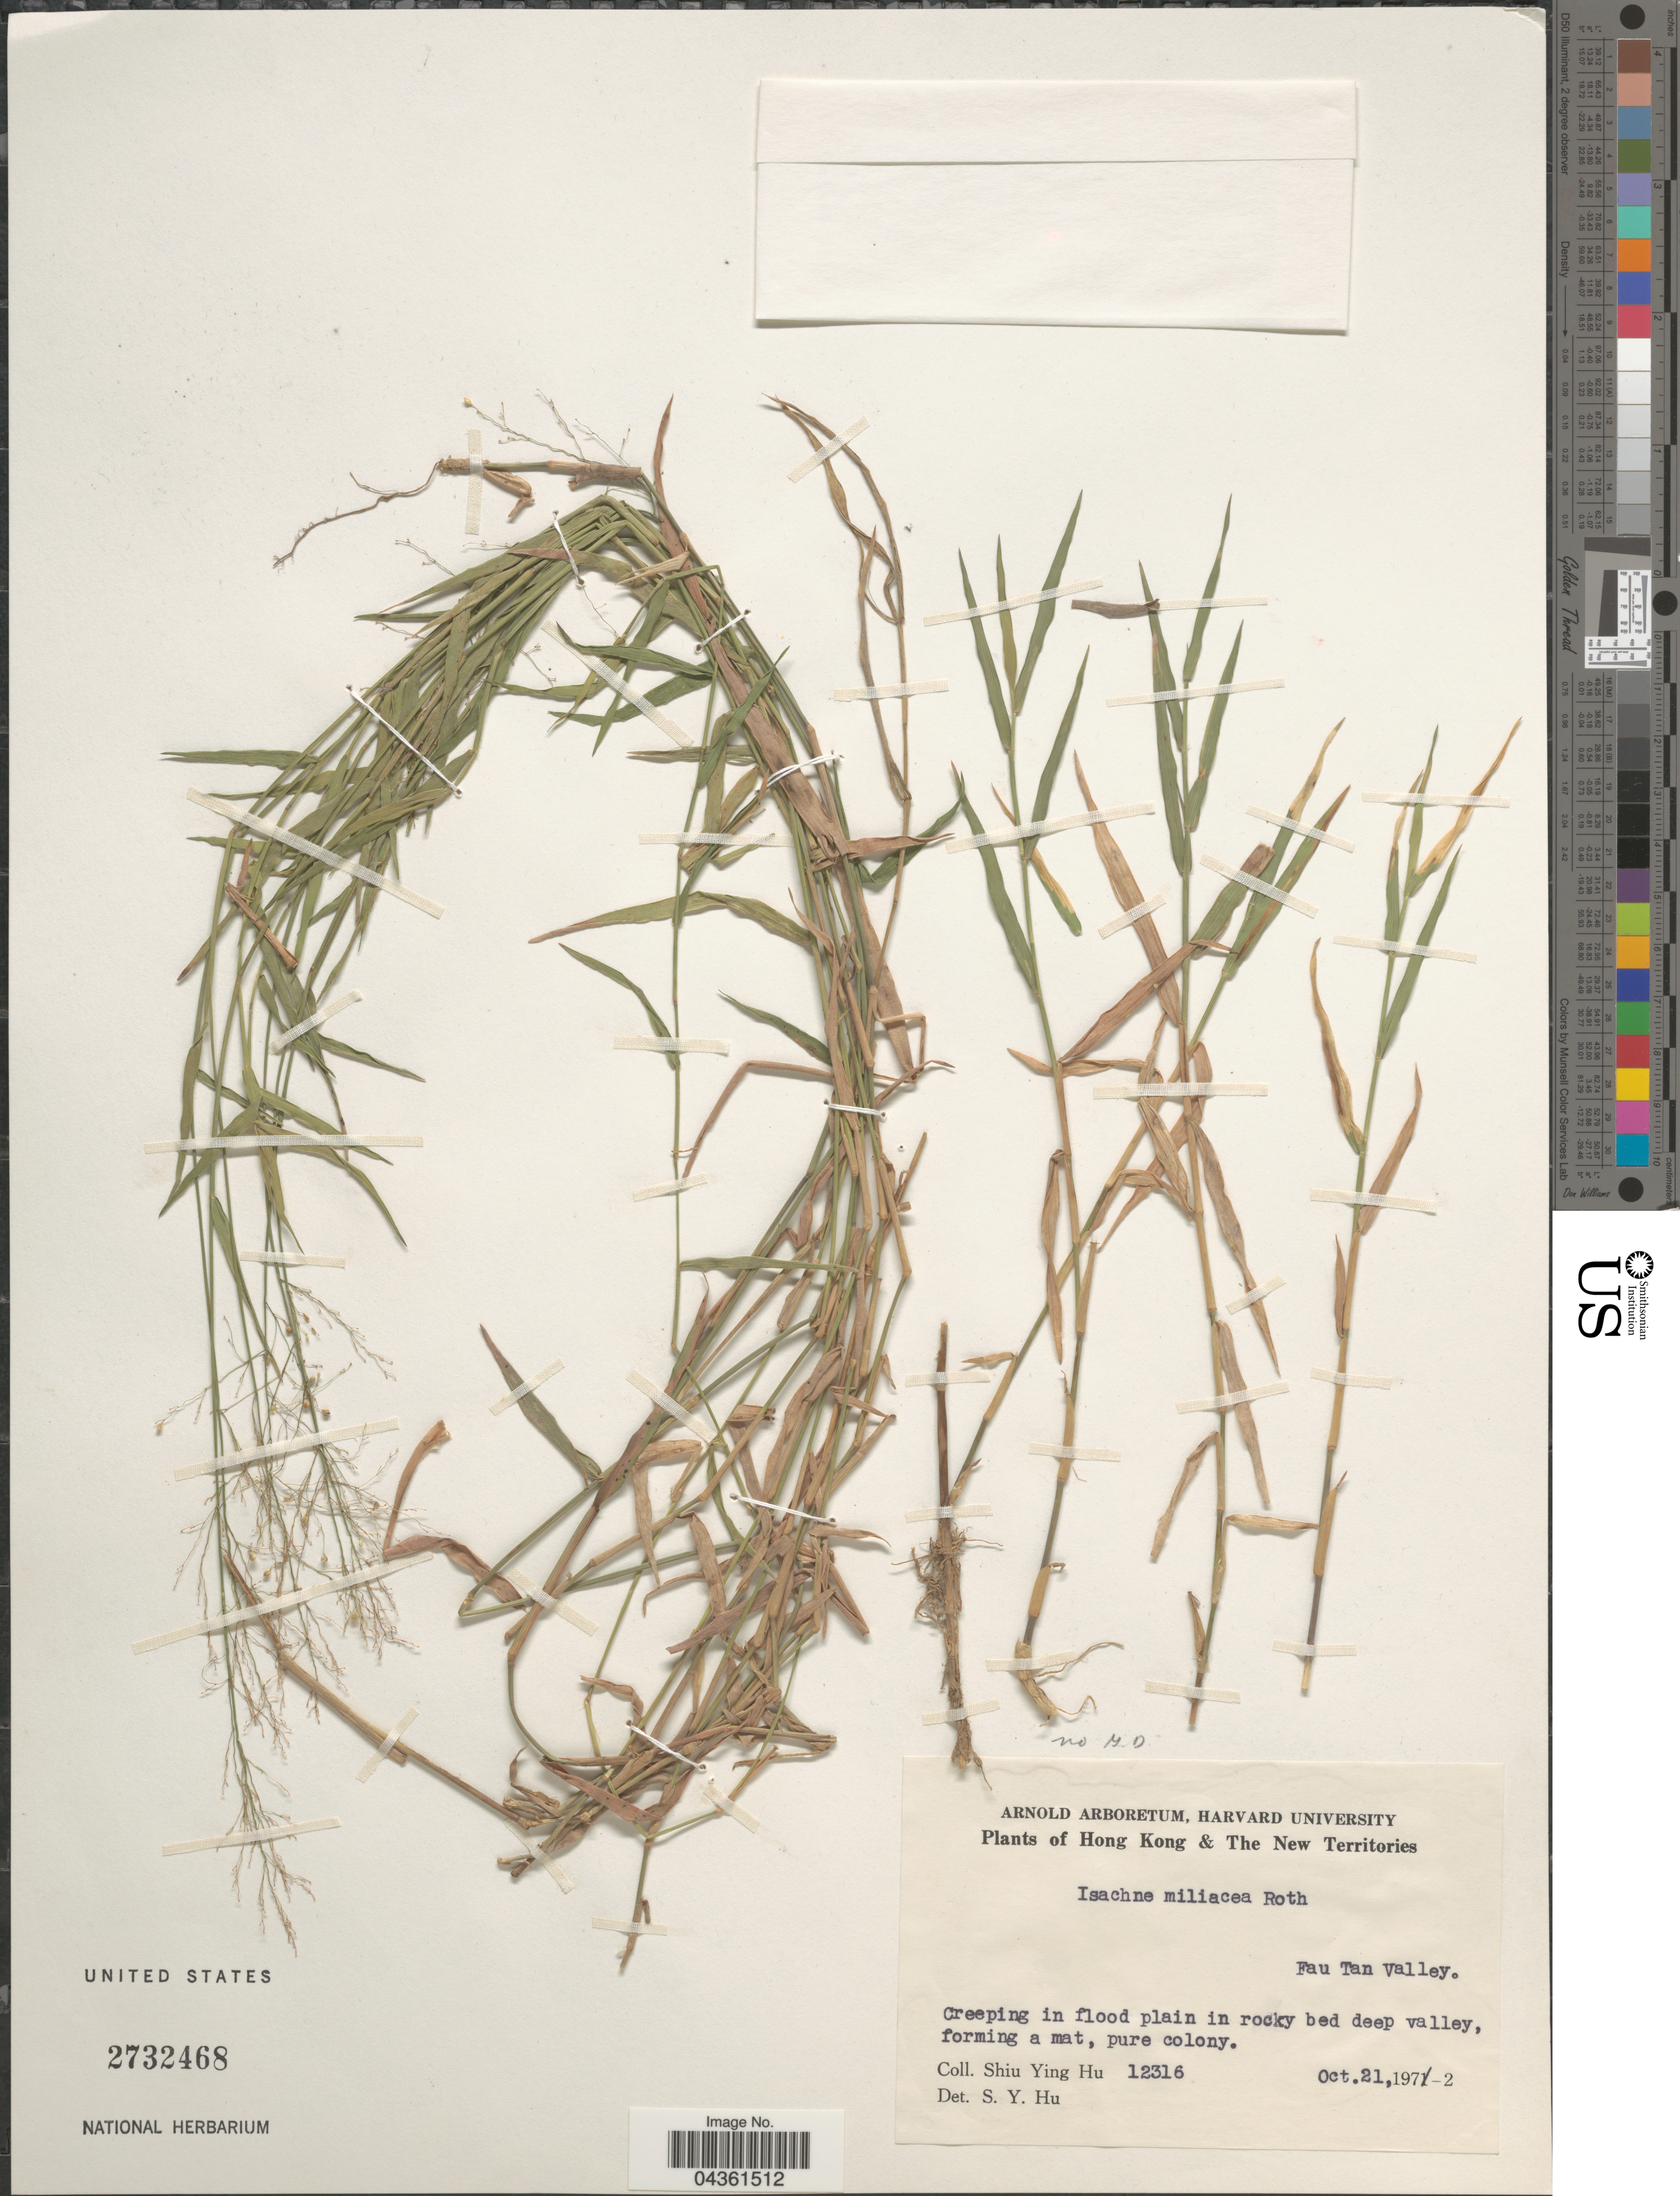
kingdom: Plantae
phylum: Tracheophyta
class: Liliopsida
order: Poales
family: Poaceae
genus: Isachne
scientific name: Isachne globosa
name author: (Thunb.) Kuntze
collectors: S. Y. Hu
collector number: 12316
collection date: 1972-10-21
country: China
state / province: Hong Kong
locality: Hong Kong and The New Territories. Fau Tan Valley.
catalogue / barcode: US 2732468